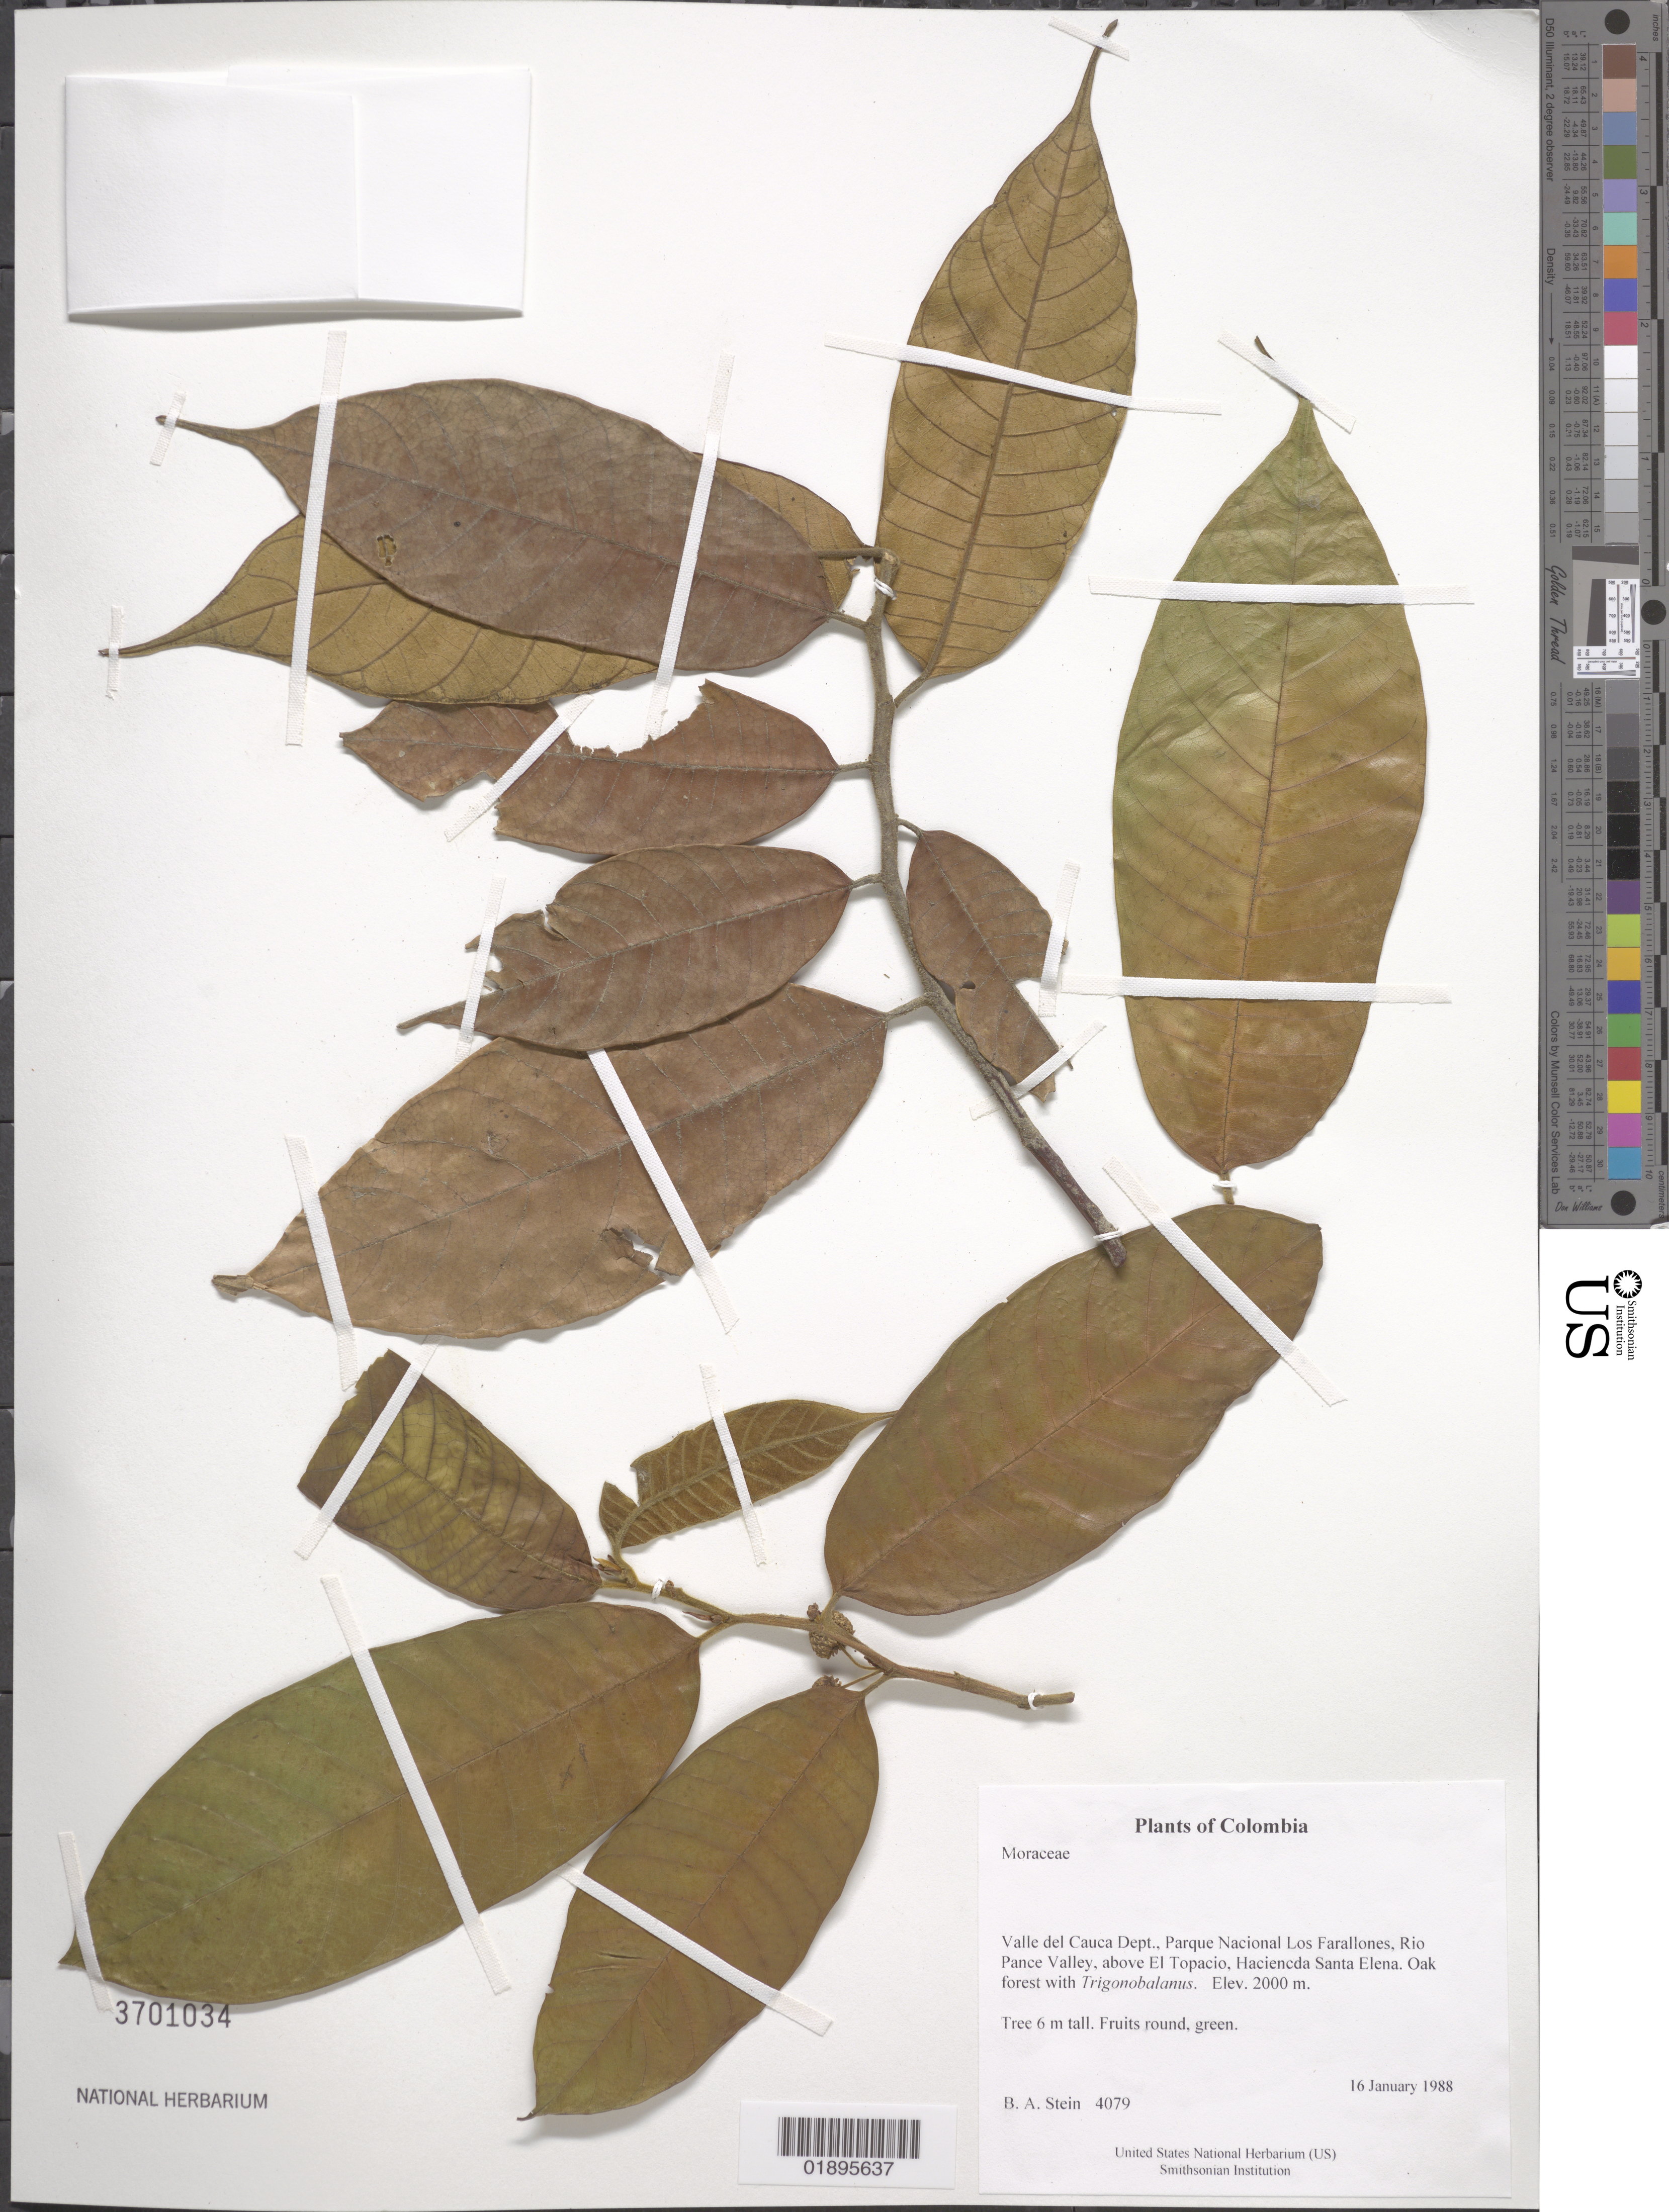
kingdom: Plantae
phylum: Tracheophyta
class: Magnoliopsida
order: Rosales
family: Moraceae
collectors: B. A. Stein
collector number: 4079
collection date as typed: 16 January 1988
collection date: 1988-01-16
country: Colombia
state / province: Valle del Cauca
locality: Parque Nacional Los Farallones, Rio Pance Valley, above El Topacio, Haciencda Santa Elena.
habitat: Oak forest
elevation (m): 2000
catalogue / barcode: US 3701034